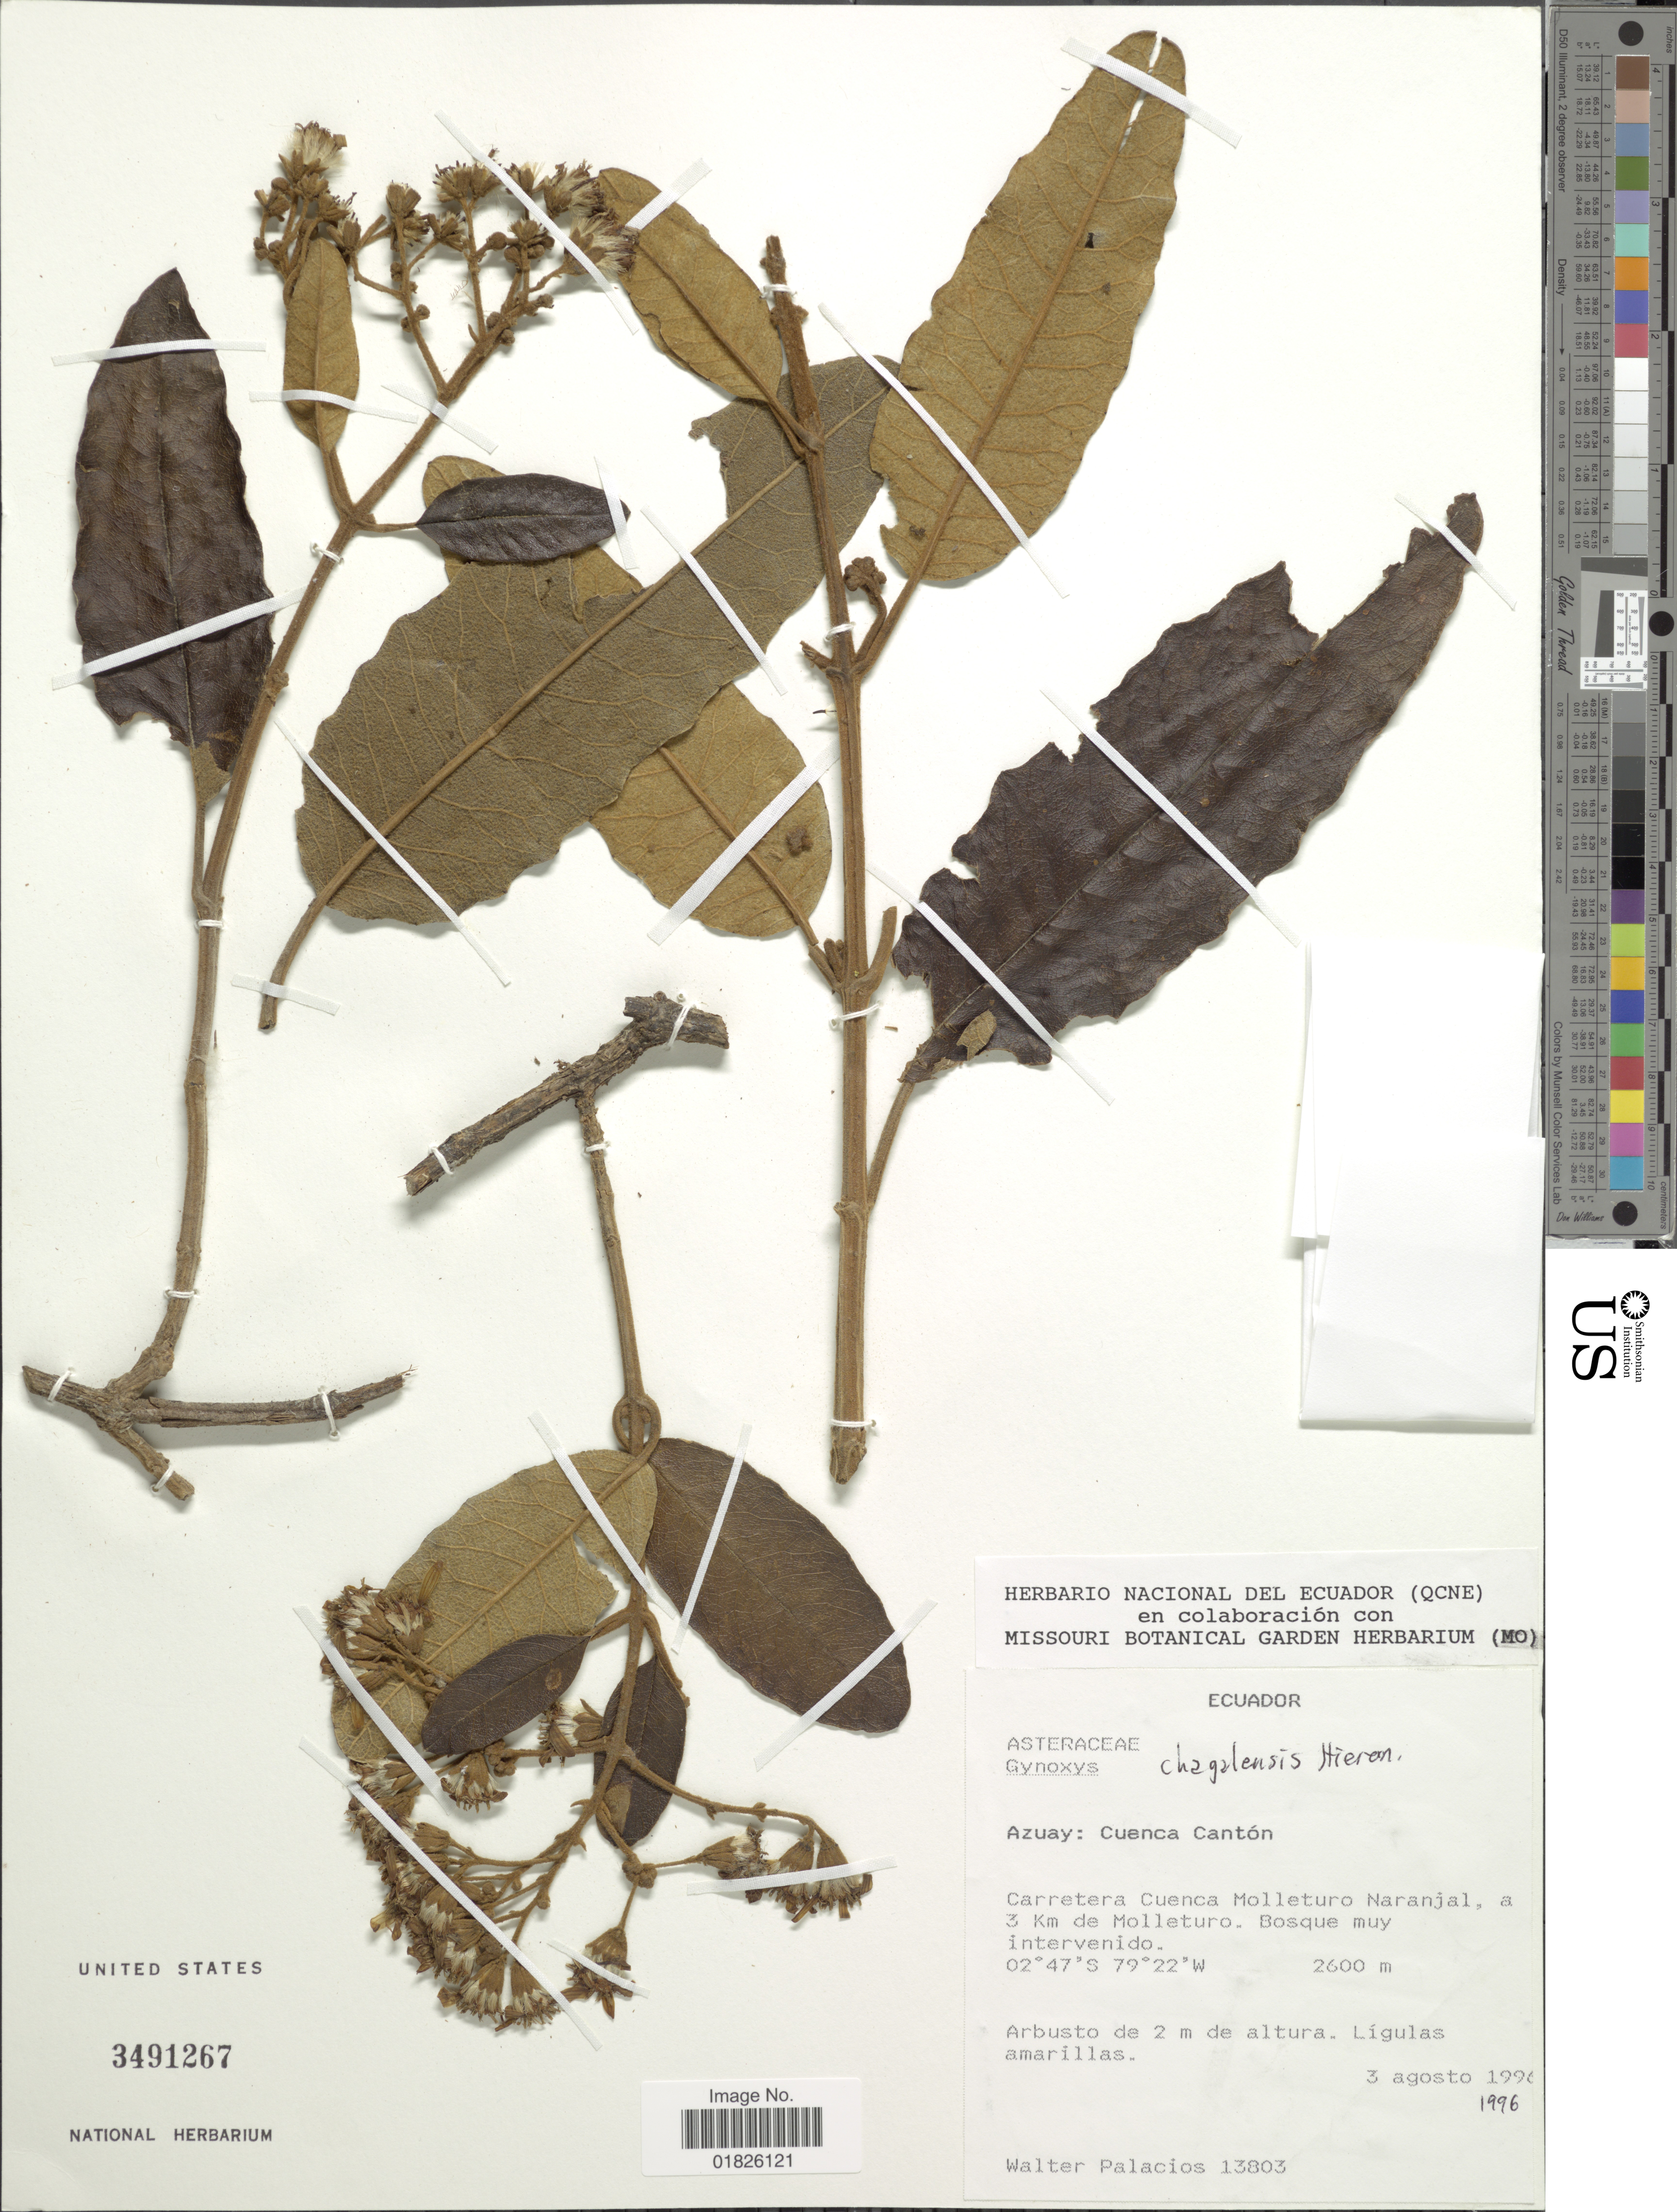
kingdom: Plantae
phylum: Tracheophyta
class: Magnoliopsida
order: Asterales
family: Asteraceae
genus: Gynoxys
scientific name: Gynoxys chagalensis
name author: Hieron.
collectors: W. Palacios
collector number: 13803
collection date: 1996-08-03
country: Ecuador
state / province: Azuay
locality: Cuenca Canton, carretera Cuenca Molleturo Naranjal, a 3 km de Mollaturo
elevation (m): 2600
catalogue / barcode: US 3491267